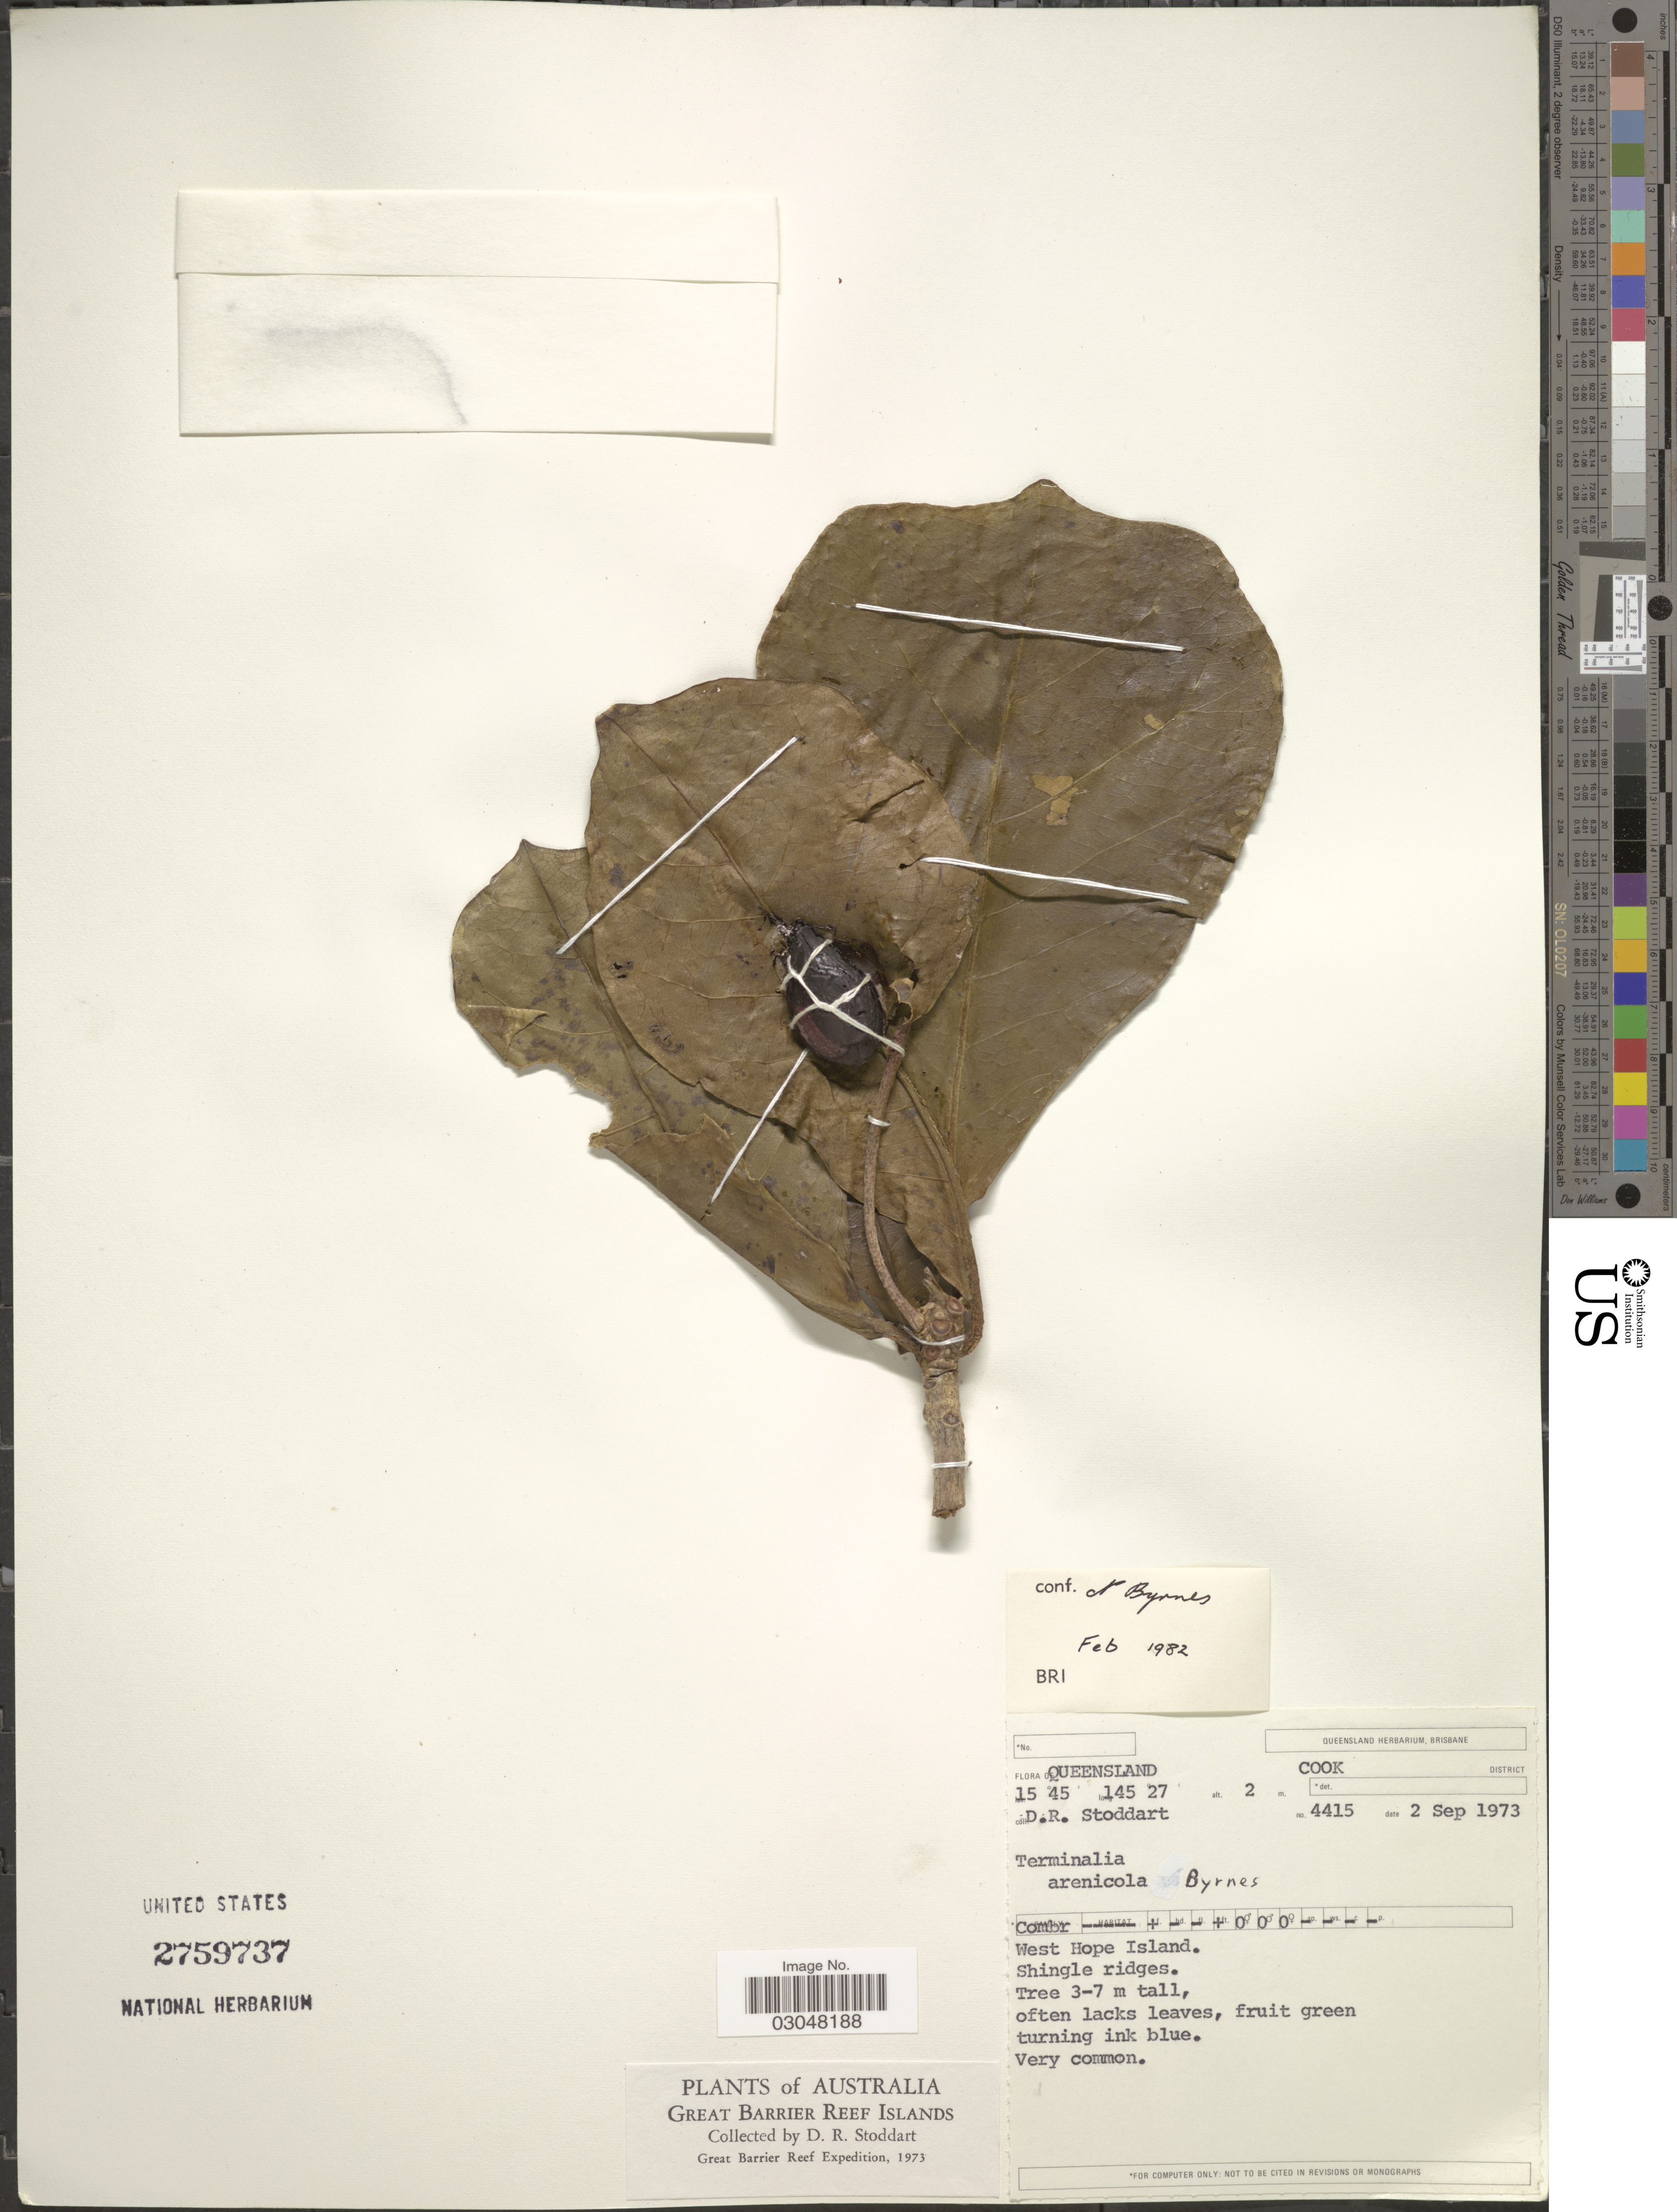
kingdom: Plantae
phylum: Tracheophyta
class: Magnoliopsida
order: Myrtales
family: Combretaceae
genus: Terminalia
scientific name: Terminalia arenicola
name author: Byrnes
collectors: D. R. Stoddart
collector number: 4415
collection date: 1973-09-02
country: Australia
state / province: Queensland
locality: Cook District. West Hope Island. Great Barrier Reef Islands. Great Barrier Reef.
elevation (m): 2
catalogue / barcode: US 2759737